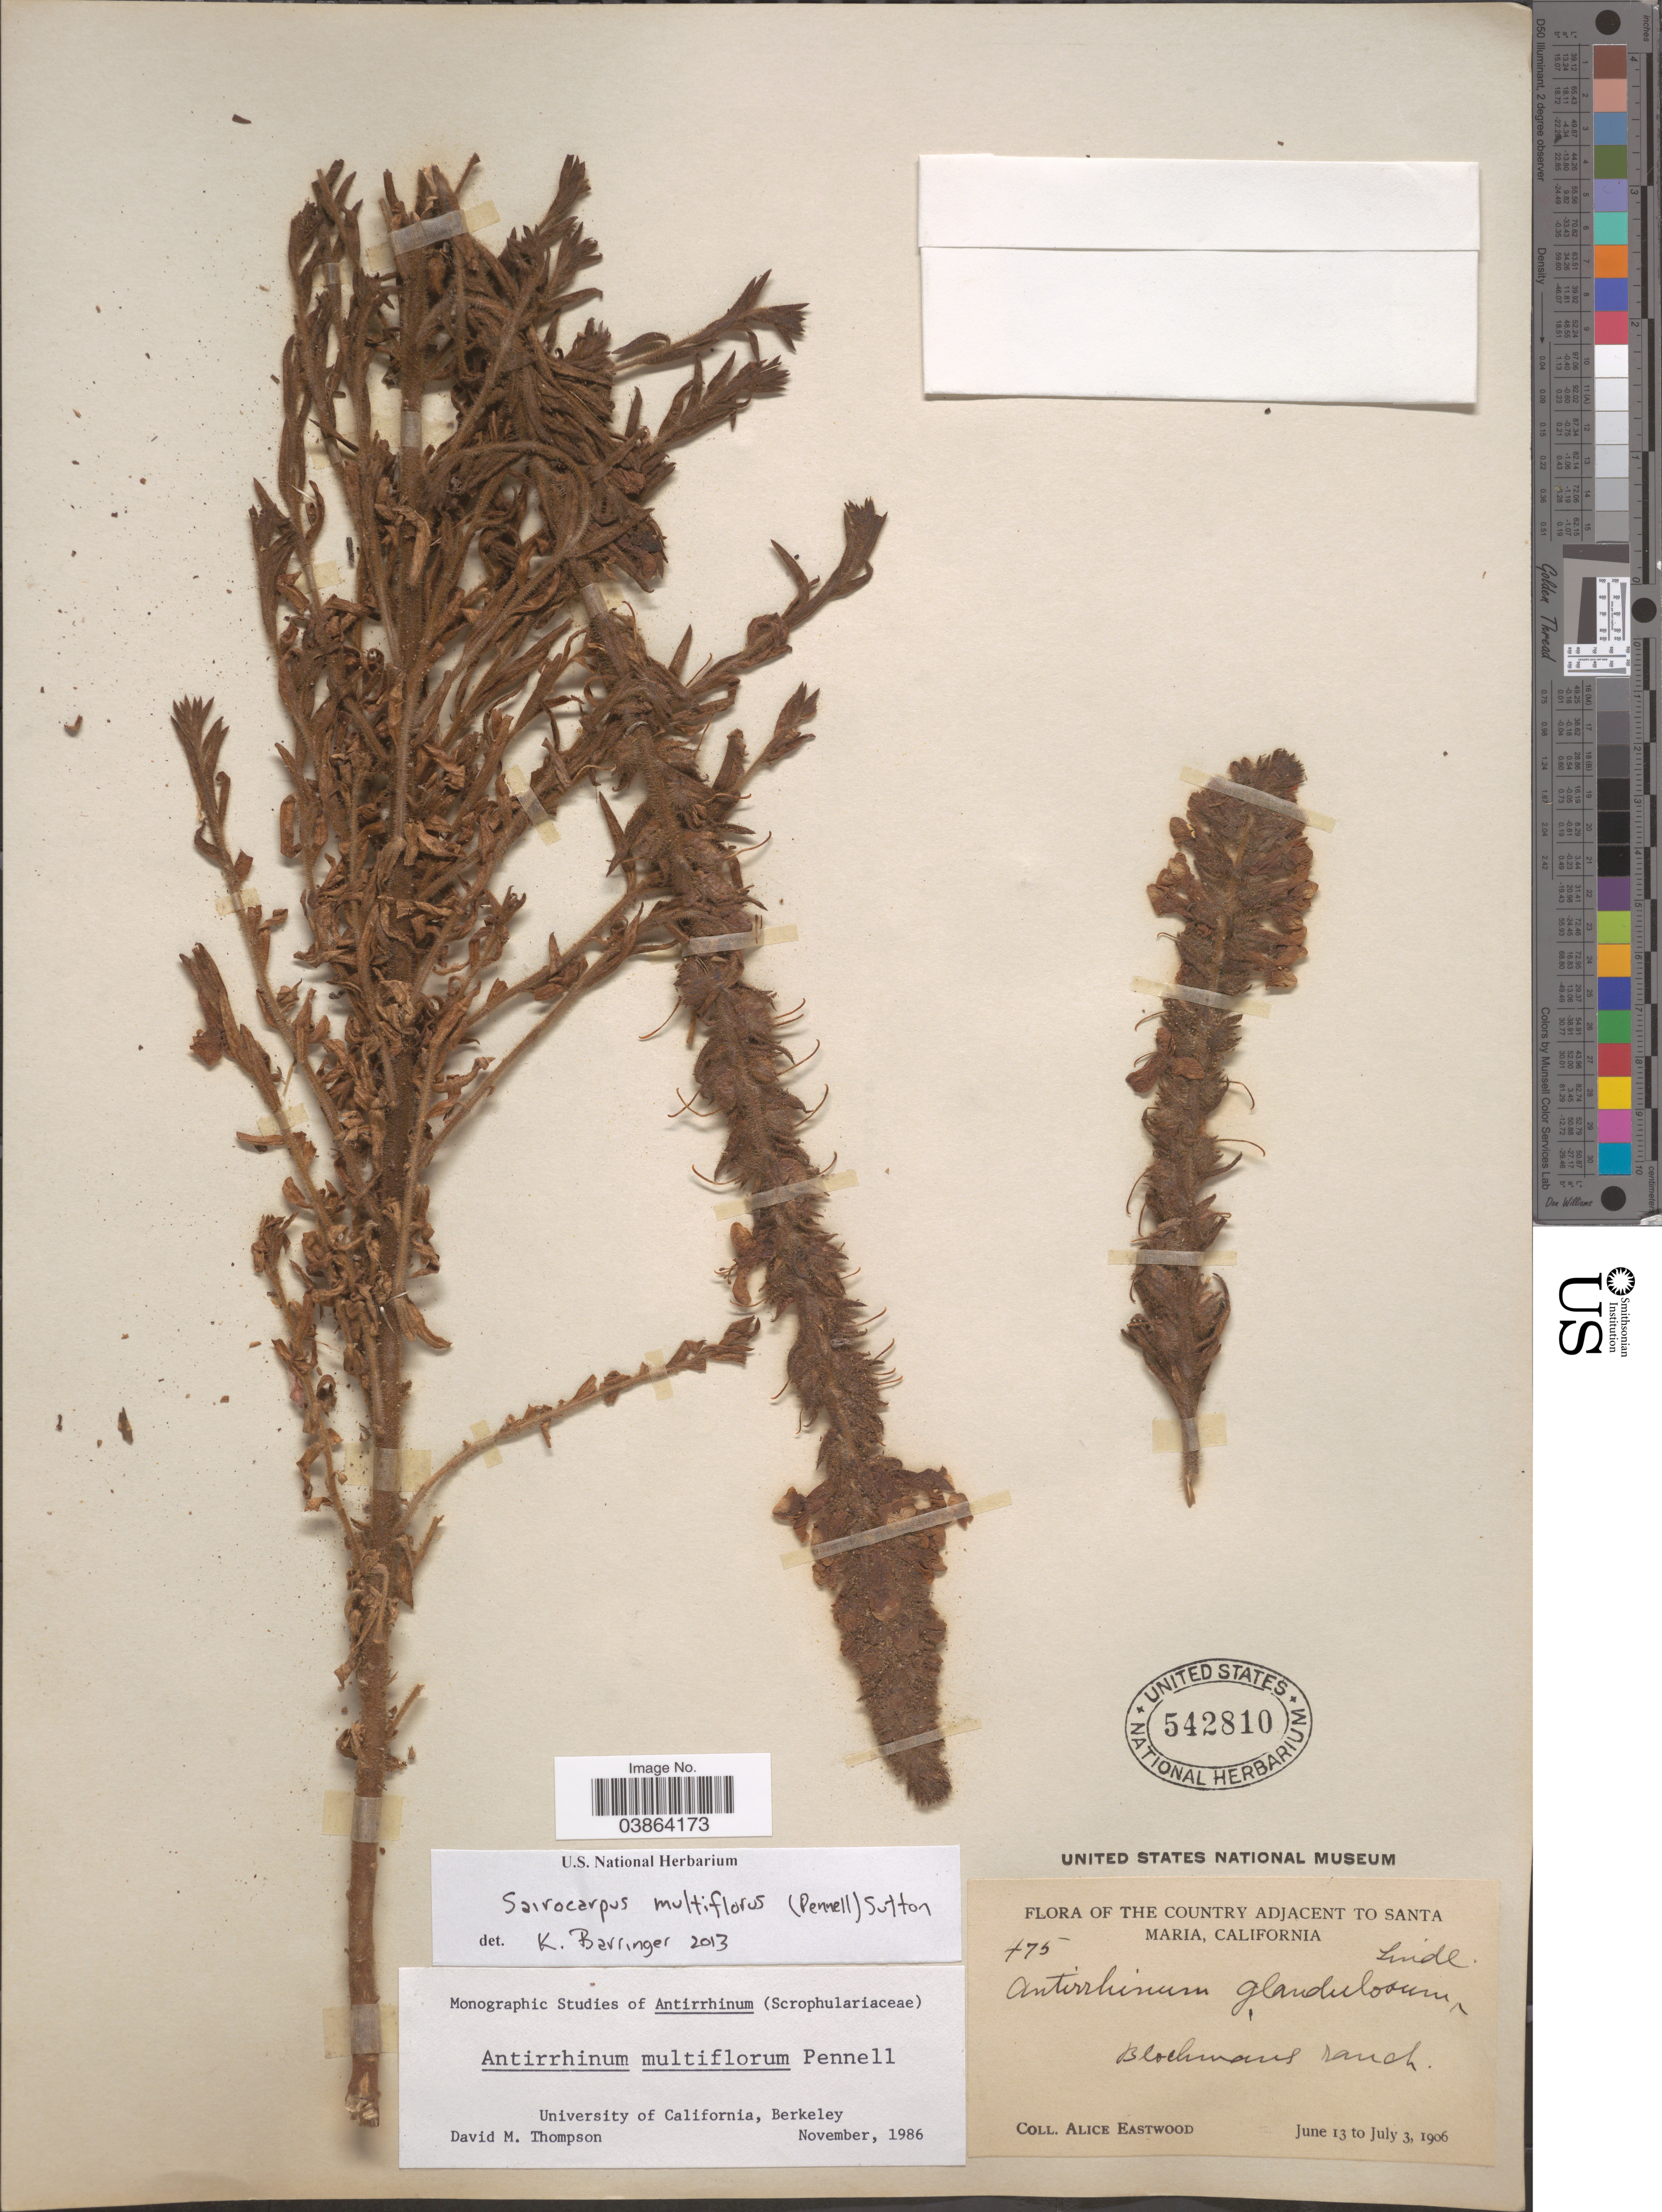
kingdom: Plantae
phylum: Tracheophyta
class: Magnoliopsida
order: Lamiales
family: Plantaginaceae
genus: Sairocarpus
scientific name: Sairocarpus multiflorus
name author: (Pennell) D.A. Sutton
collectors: A. Eastwood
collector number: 475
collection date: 1906-06-13/1906-07-03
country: United States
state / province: California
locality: The Country Adjacent to Santa Maria. Blockmans ranch.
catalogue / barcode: US 542810